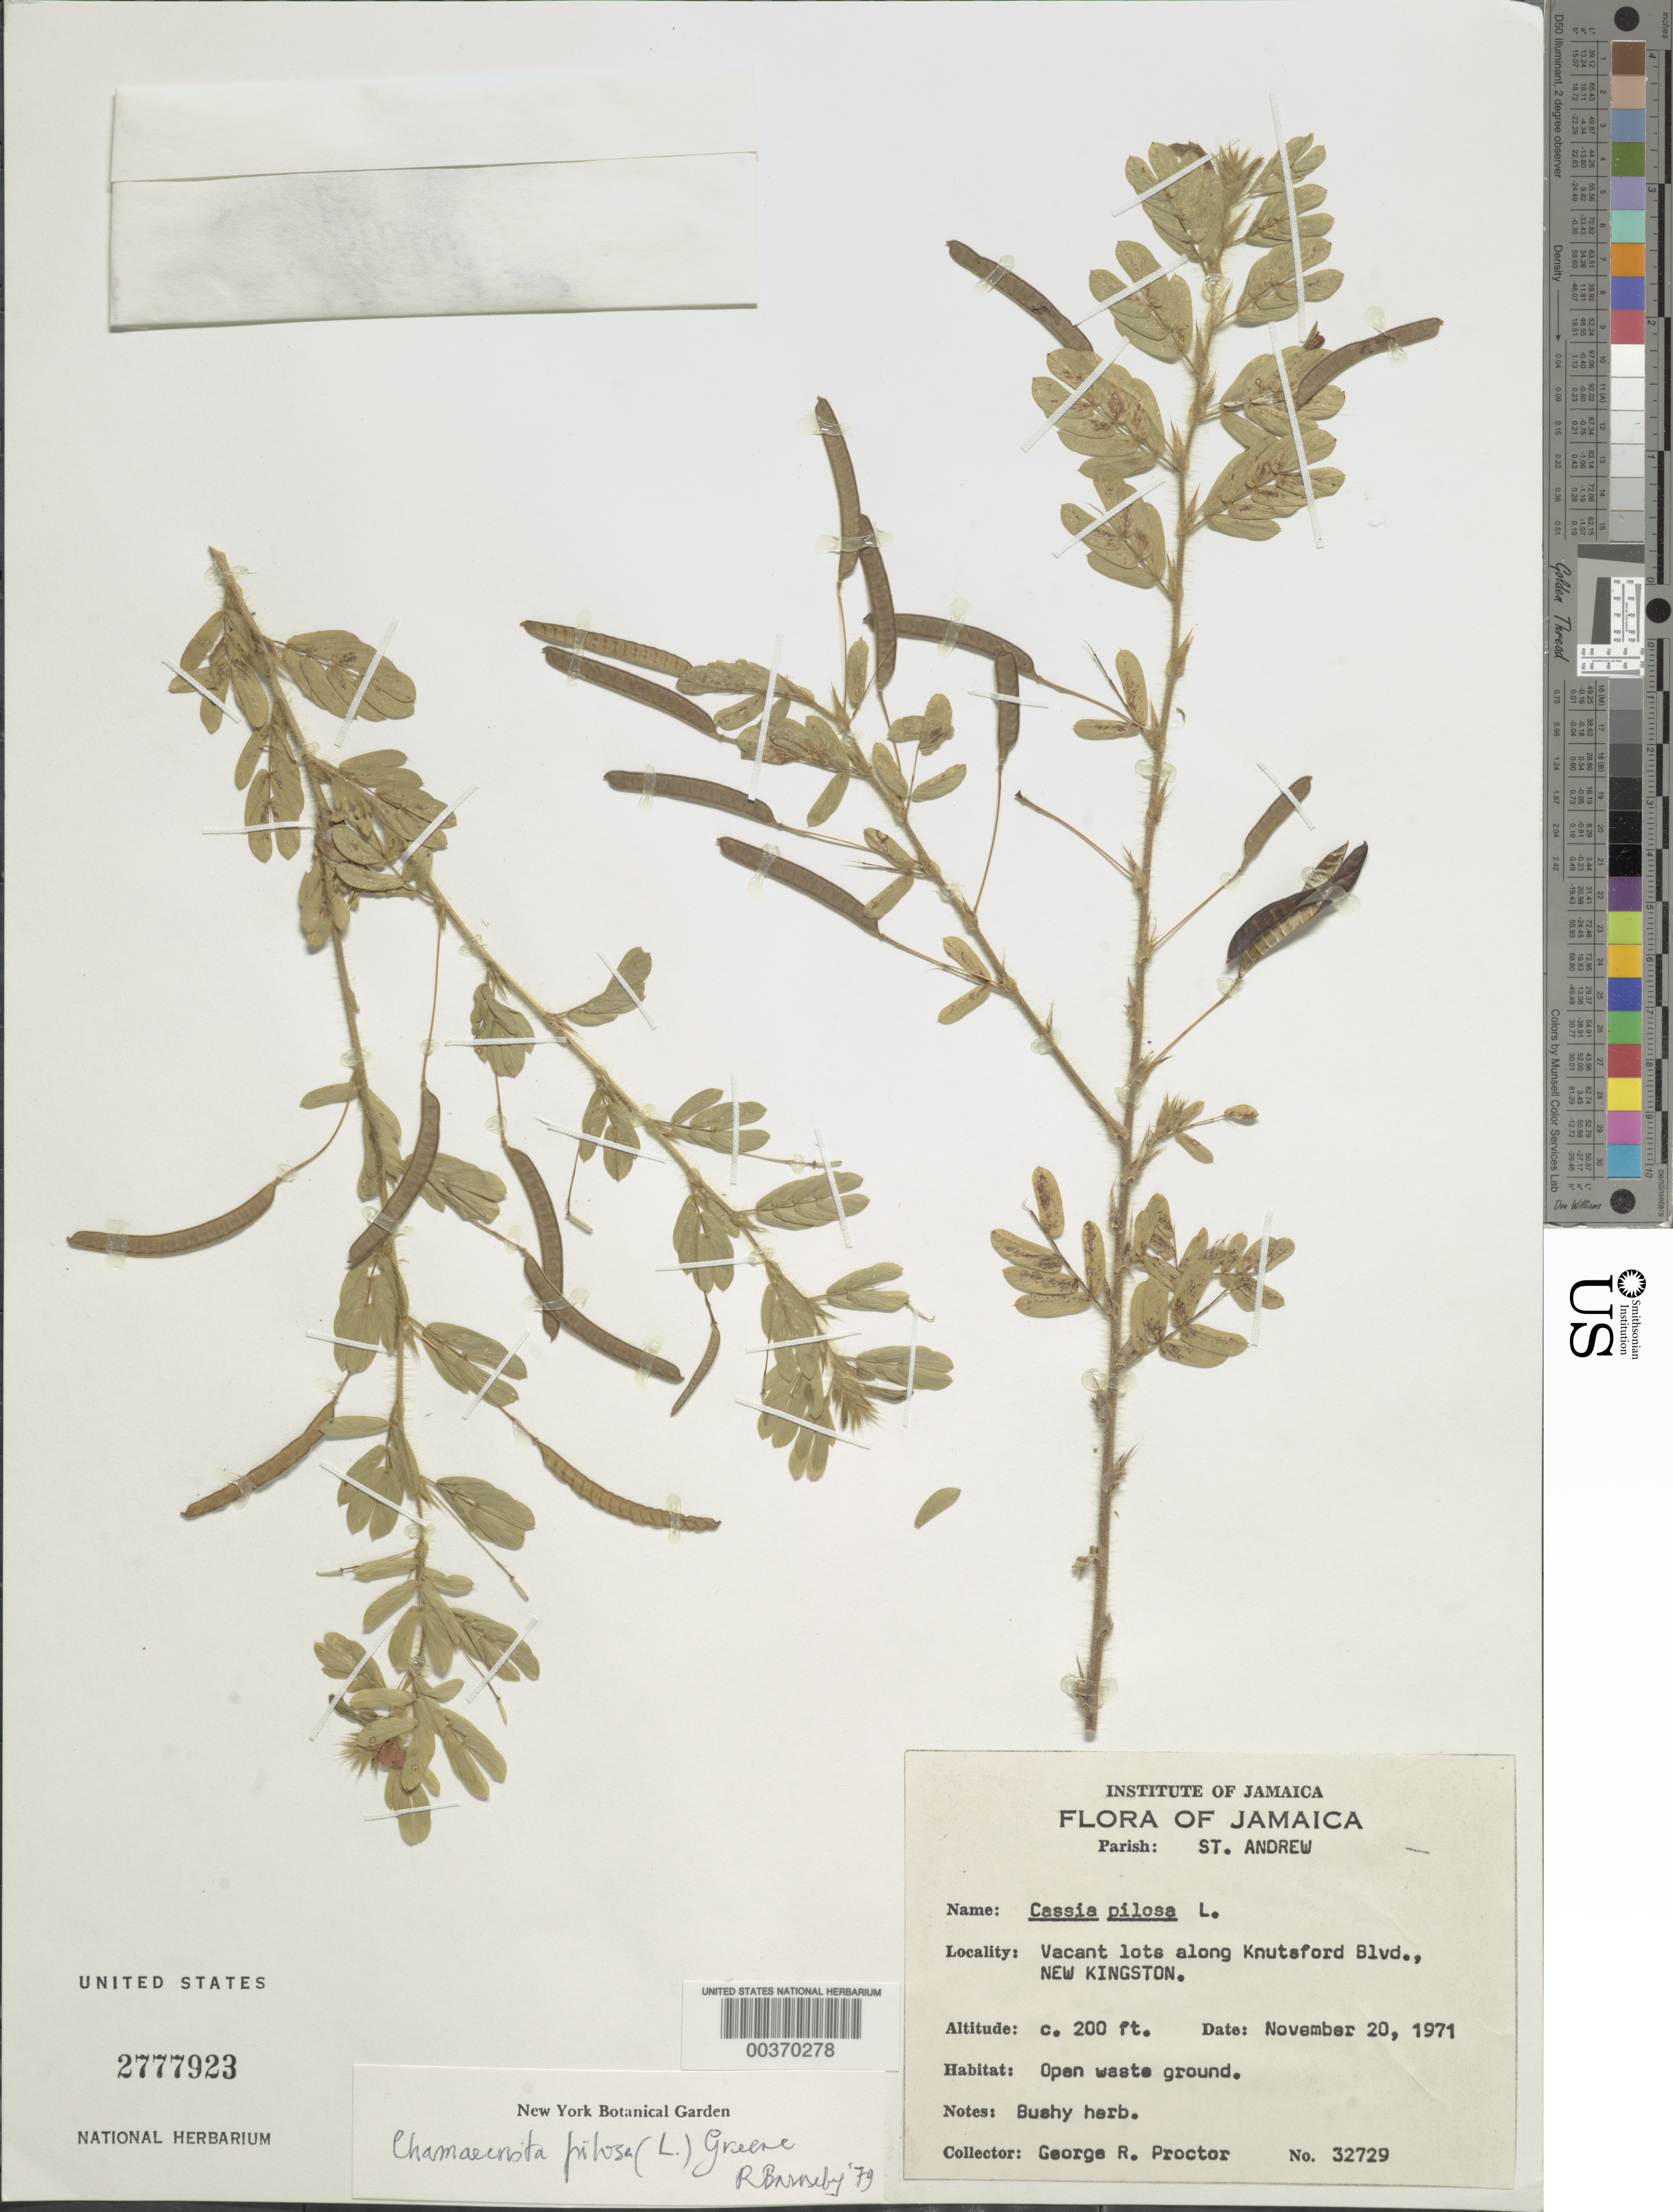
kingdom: Plantae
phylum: Tracheophyta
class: Magnoliopsida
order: Fabales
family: Fabaceae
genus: Chamaecrista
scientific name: Chamaecrista pilosa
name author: (L.) Greene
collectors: G. R. Proctor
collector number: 32729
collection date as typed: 20 Nov 1971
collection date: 1971-11-20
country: Jamaica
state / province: Saint Andrew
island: Greater Antilles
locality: Vacant lots along knutsford blvd., new kingston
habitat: Open waste ground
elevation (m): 61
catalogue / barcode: US 2777923